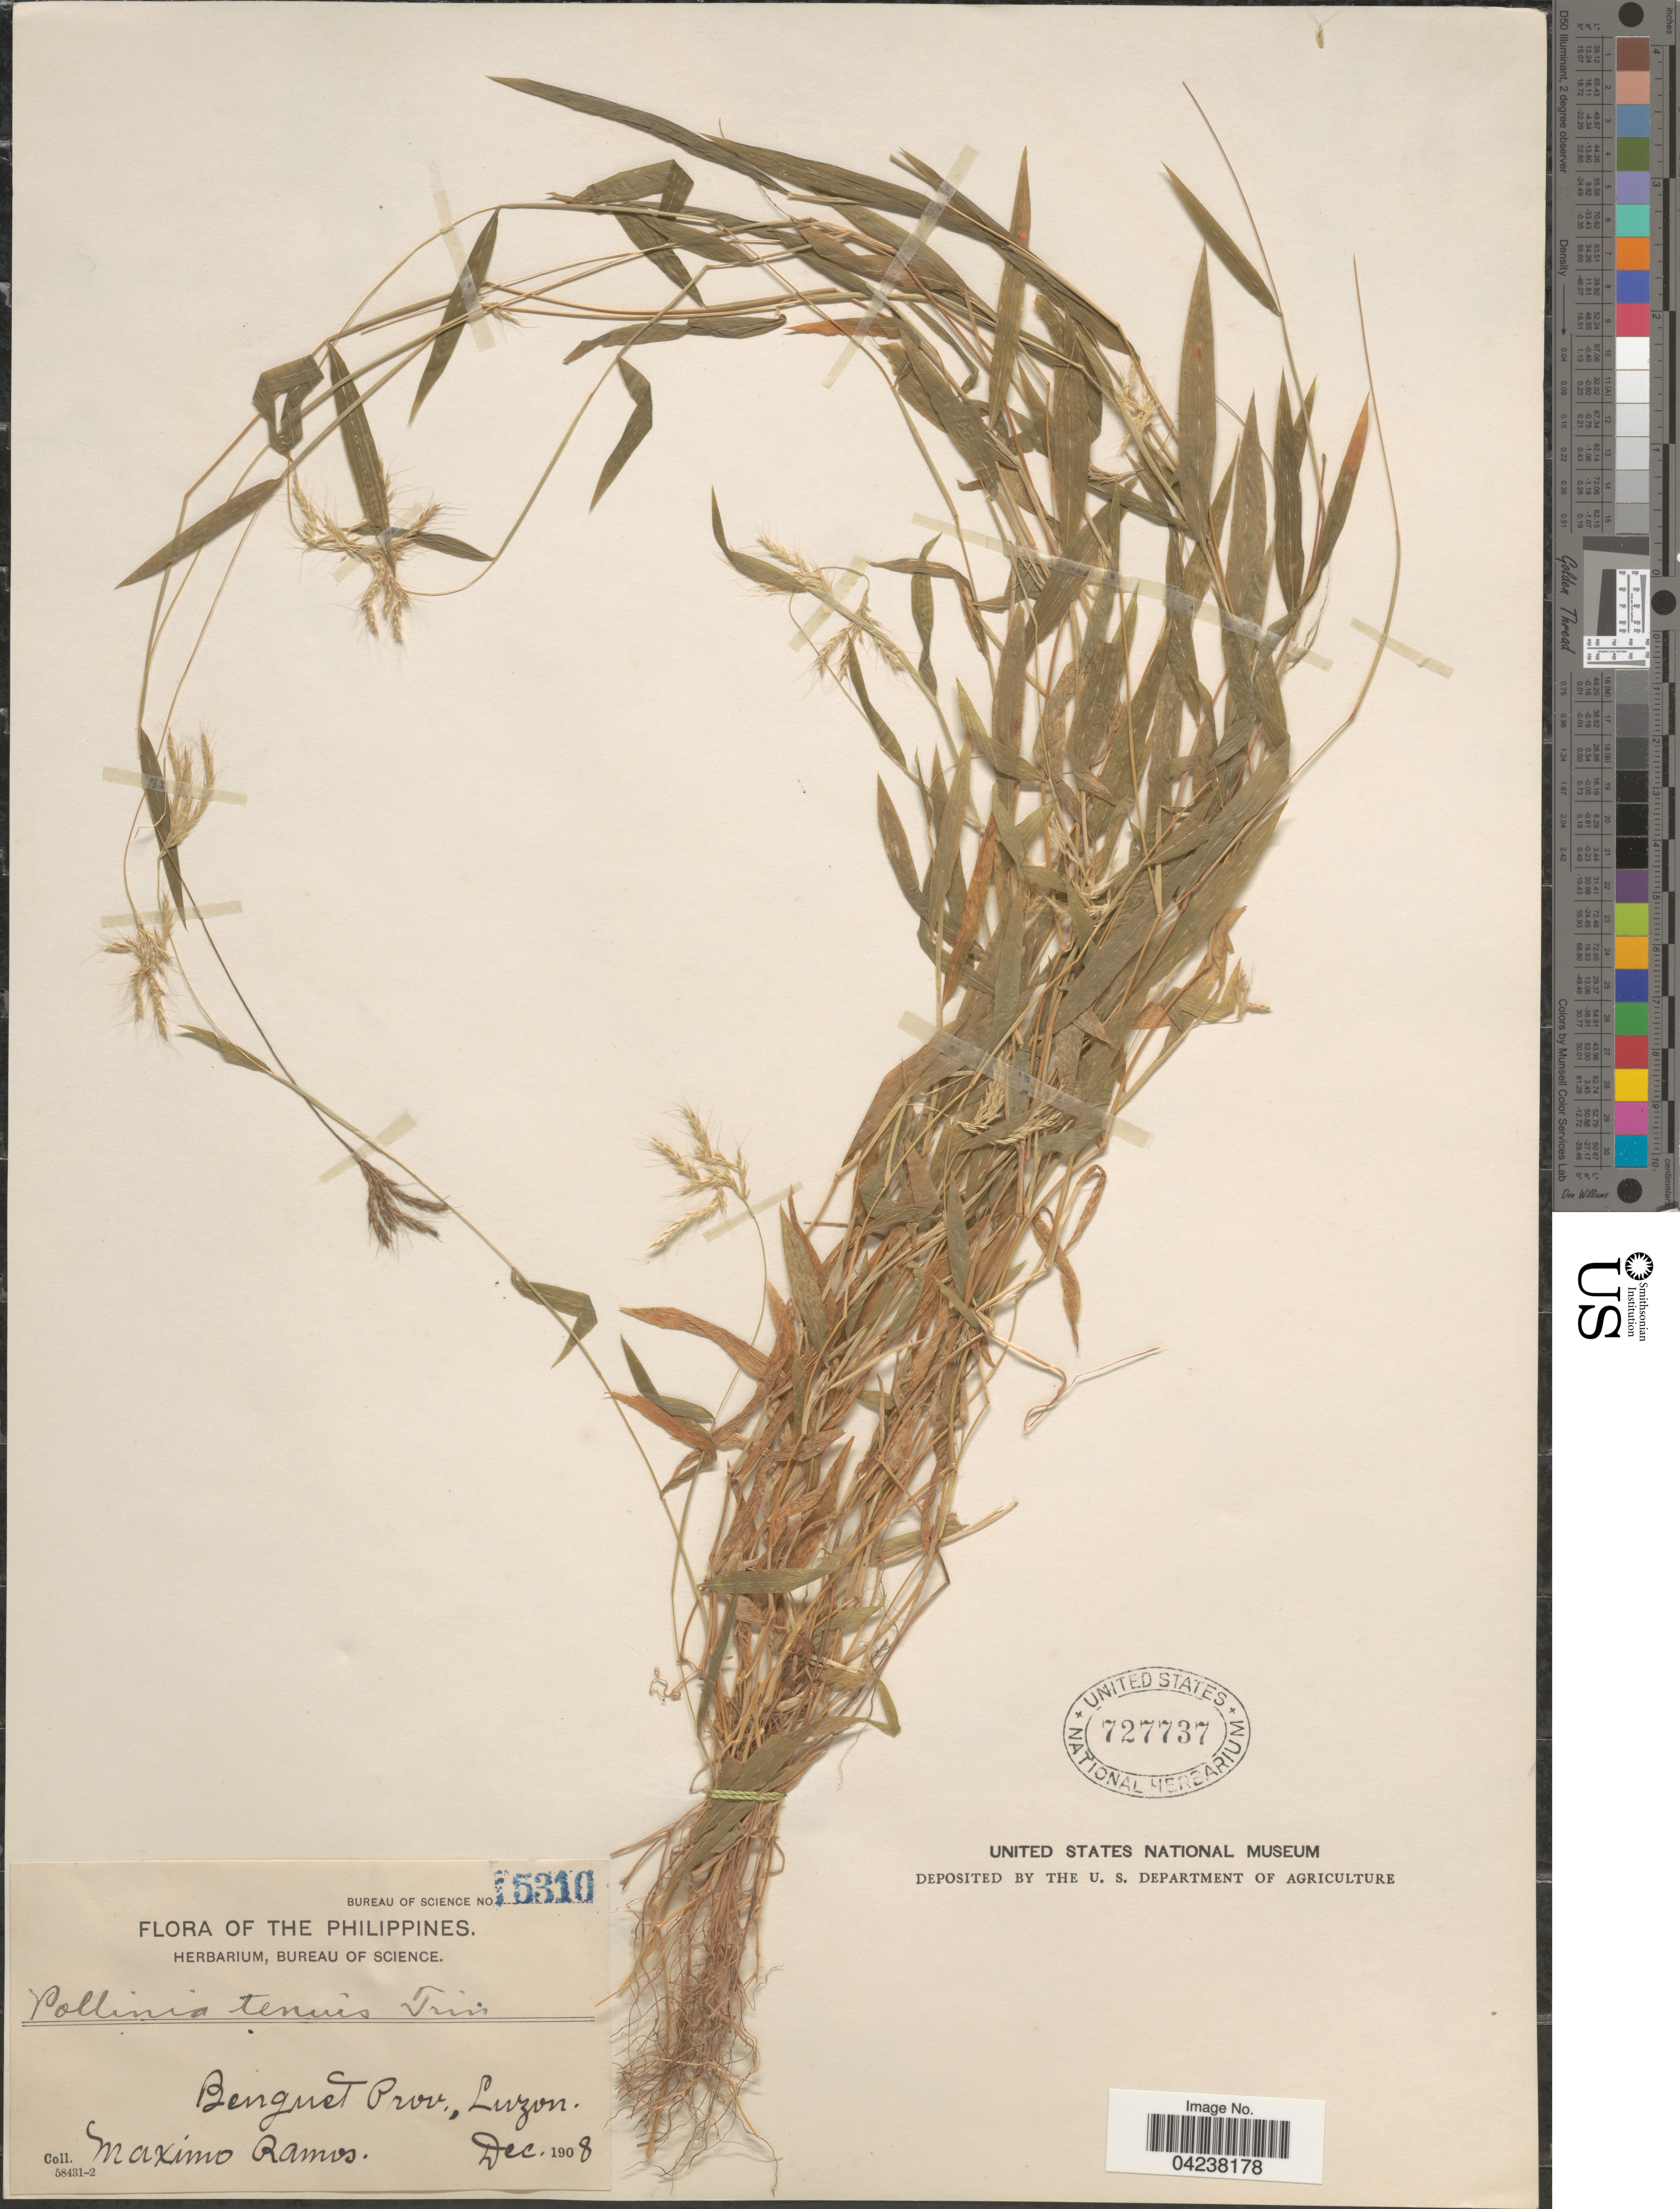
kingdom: Plantae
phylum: Tracheophyta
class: Liliopsida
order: Poales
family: Poaceae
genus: Microstegium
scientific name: Microstegium tenue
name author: (Trin.) Hosok.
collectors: M. Ramos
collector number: Bureau of Science 5310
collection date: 1908-12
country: Philippines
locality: Benguet Prov., Luzon.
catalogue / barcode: US 727737